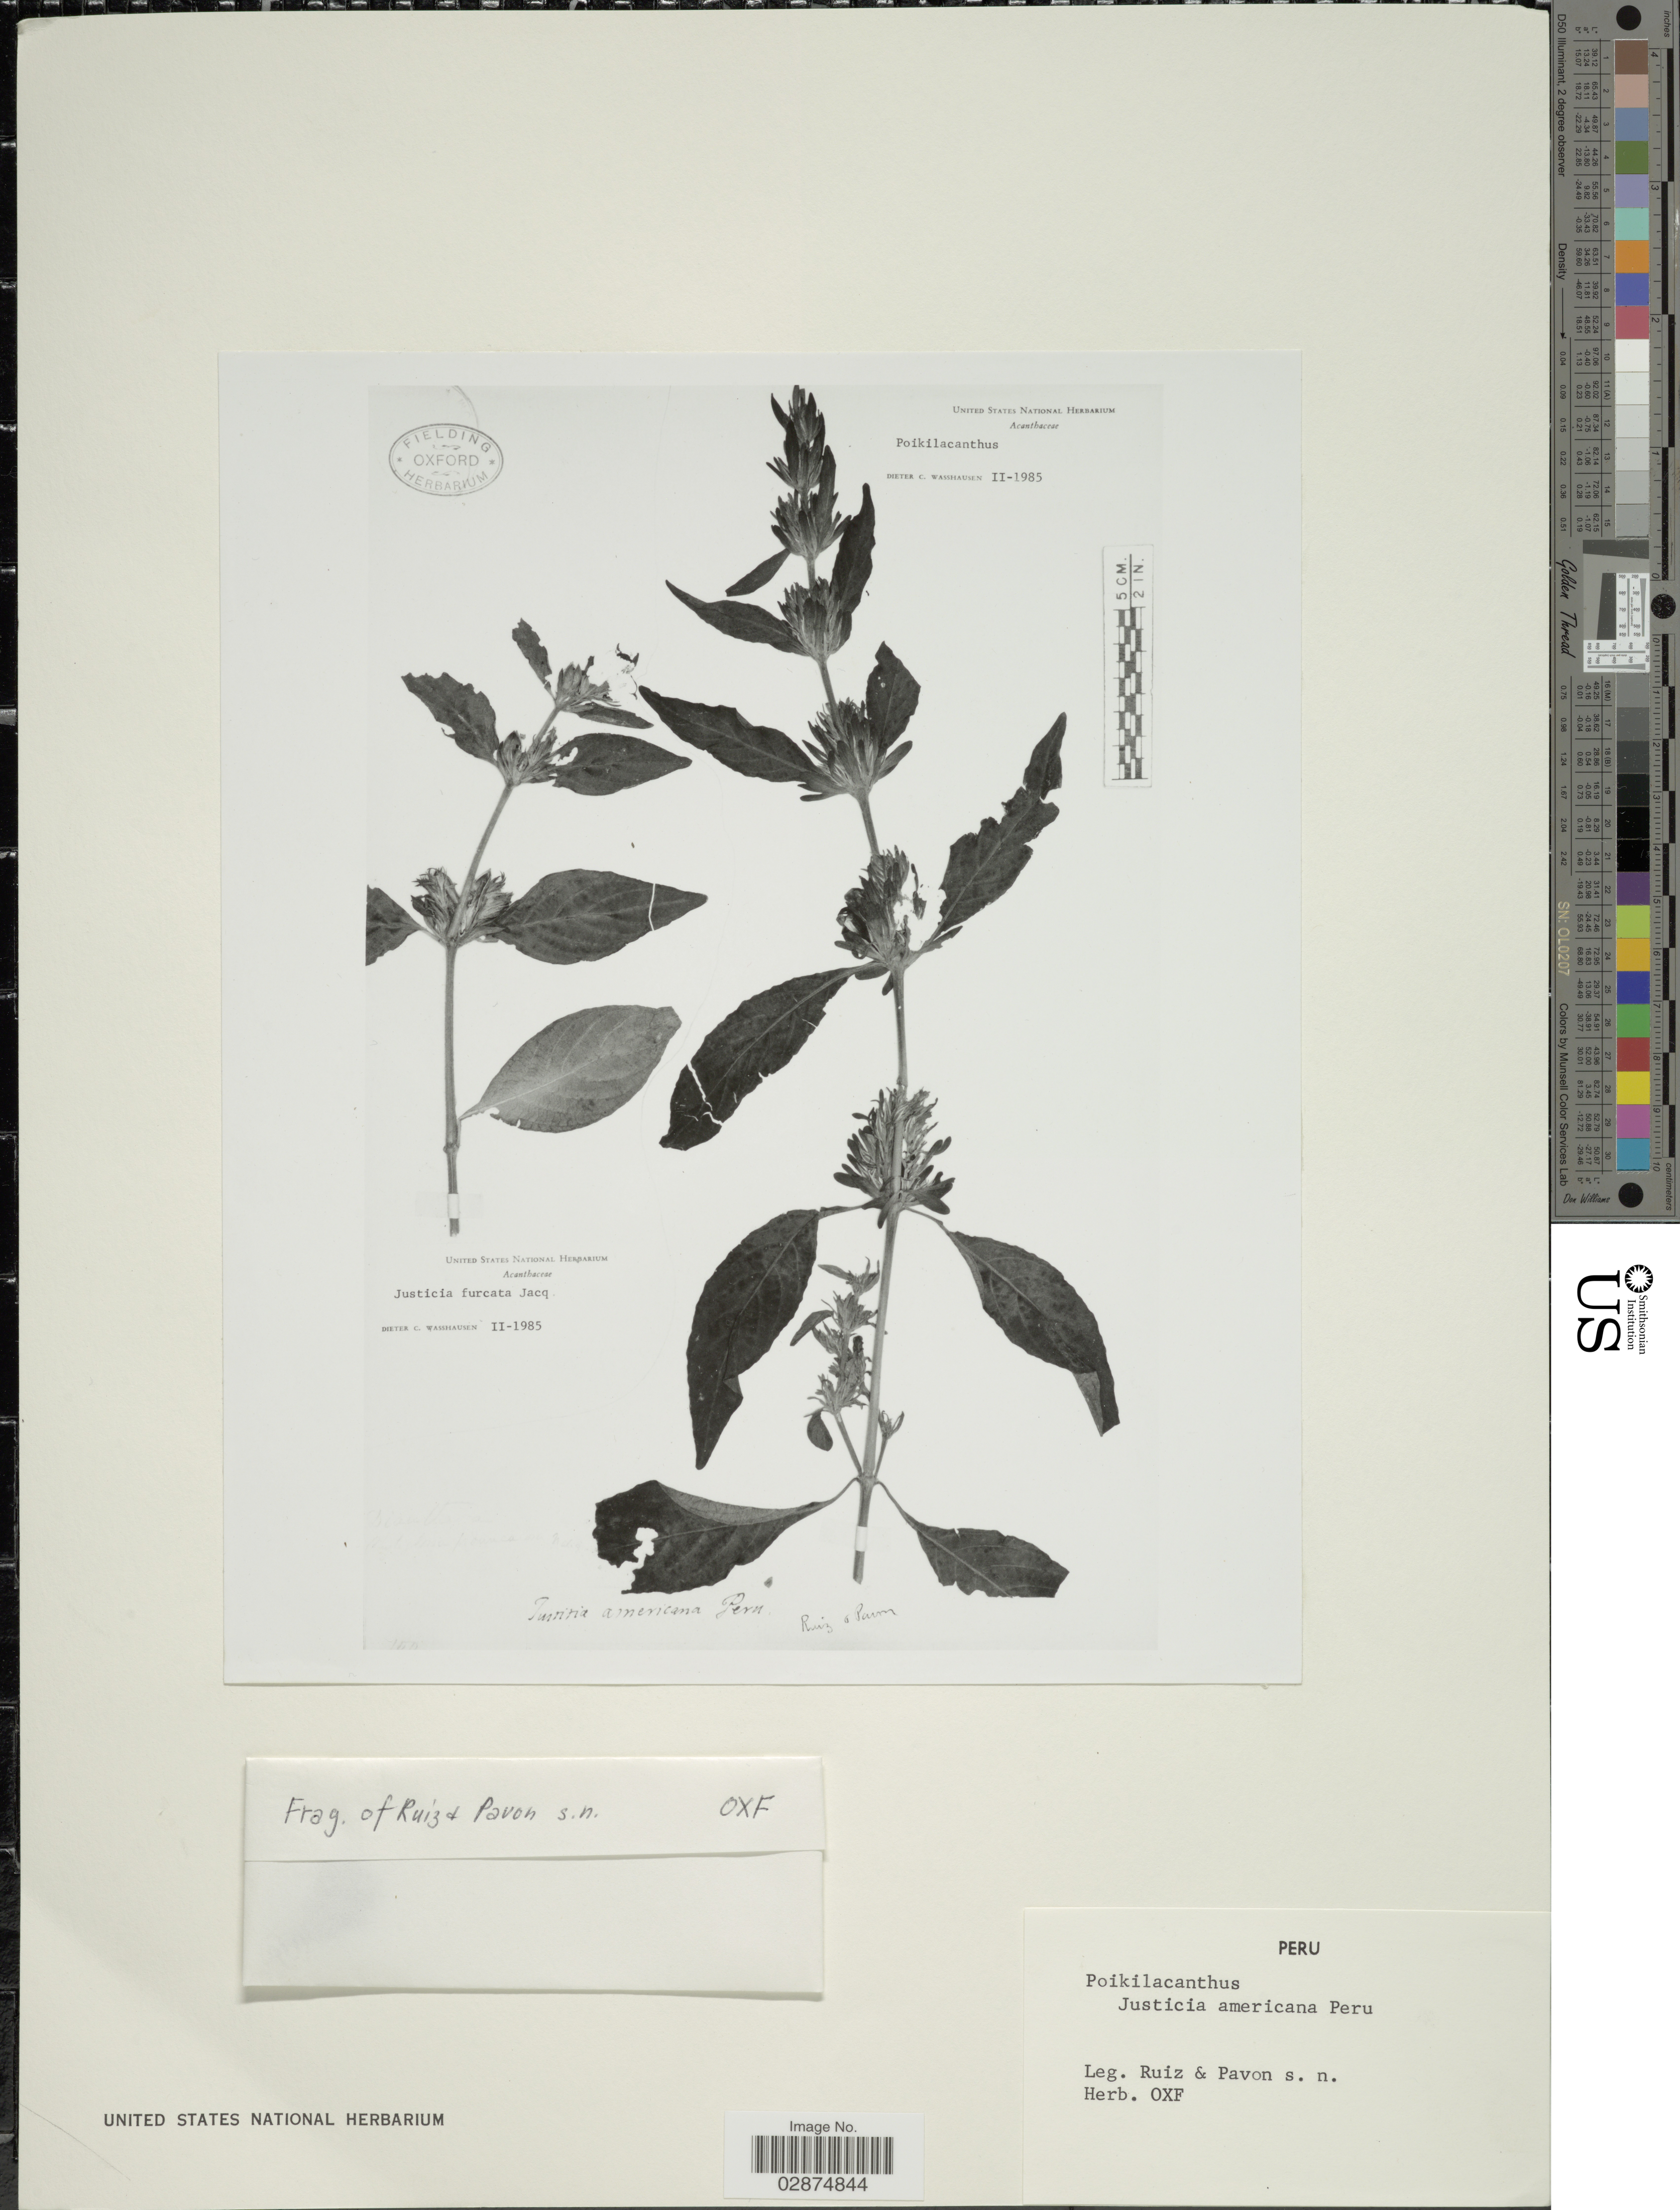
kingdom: Plantae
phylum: Tracheophyta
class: Magnoliopsida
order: Lamiales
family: Acanthaceae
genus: Poikilacanthus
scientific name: Poikilacanthus sp.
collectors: Ruiz, -- & -. Pavon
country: Peru